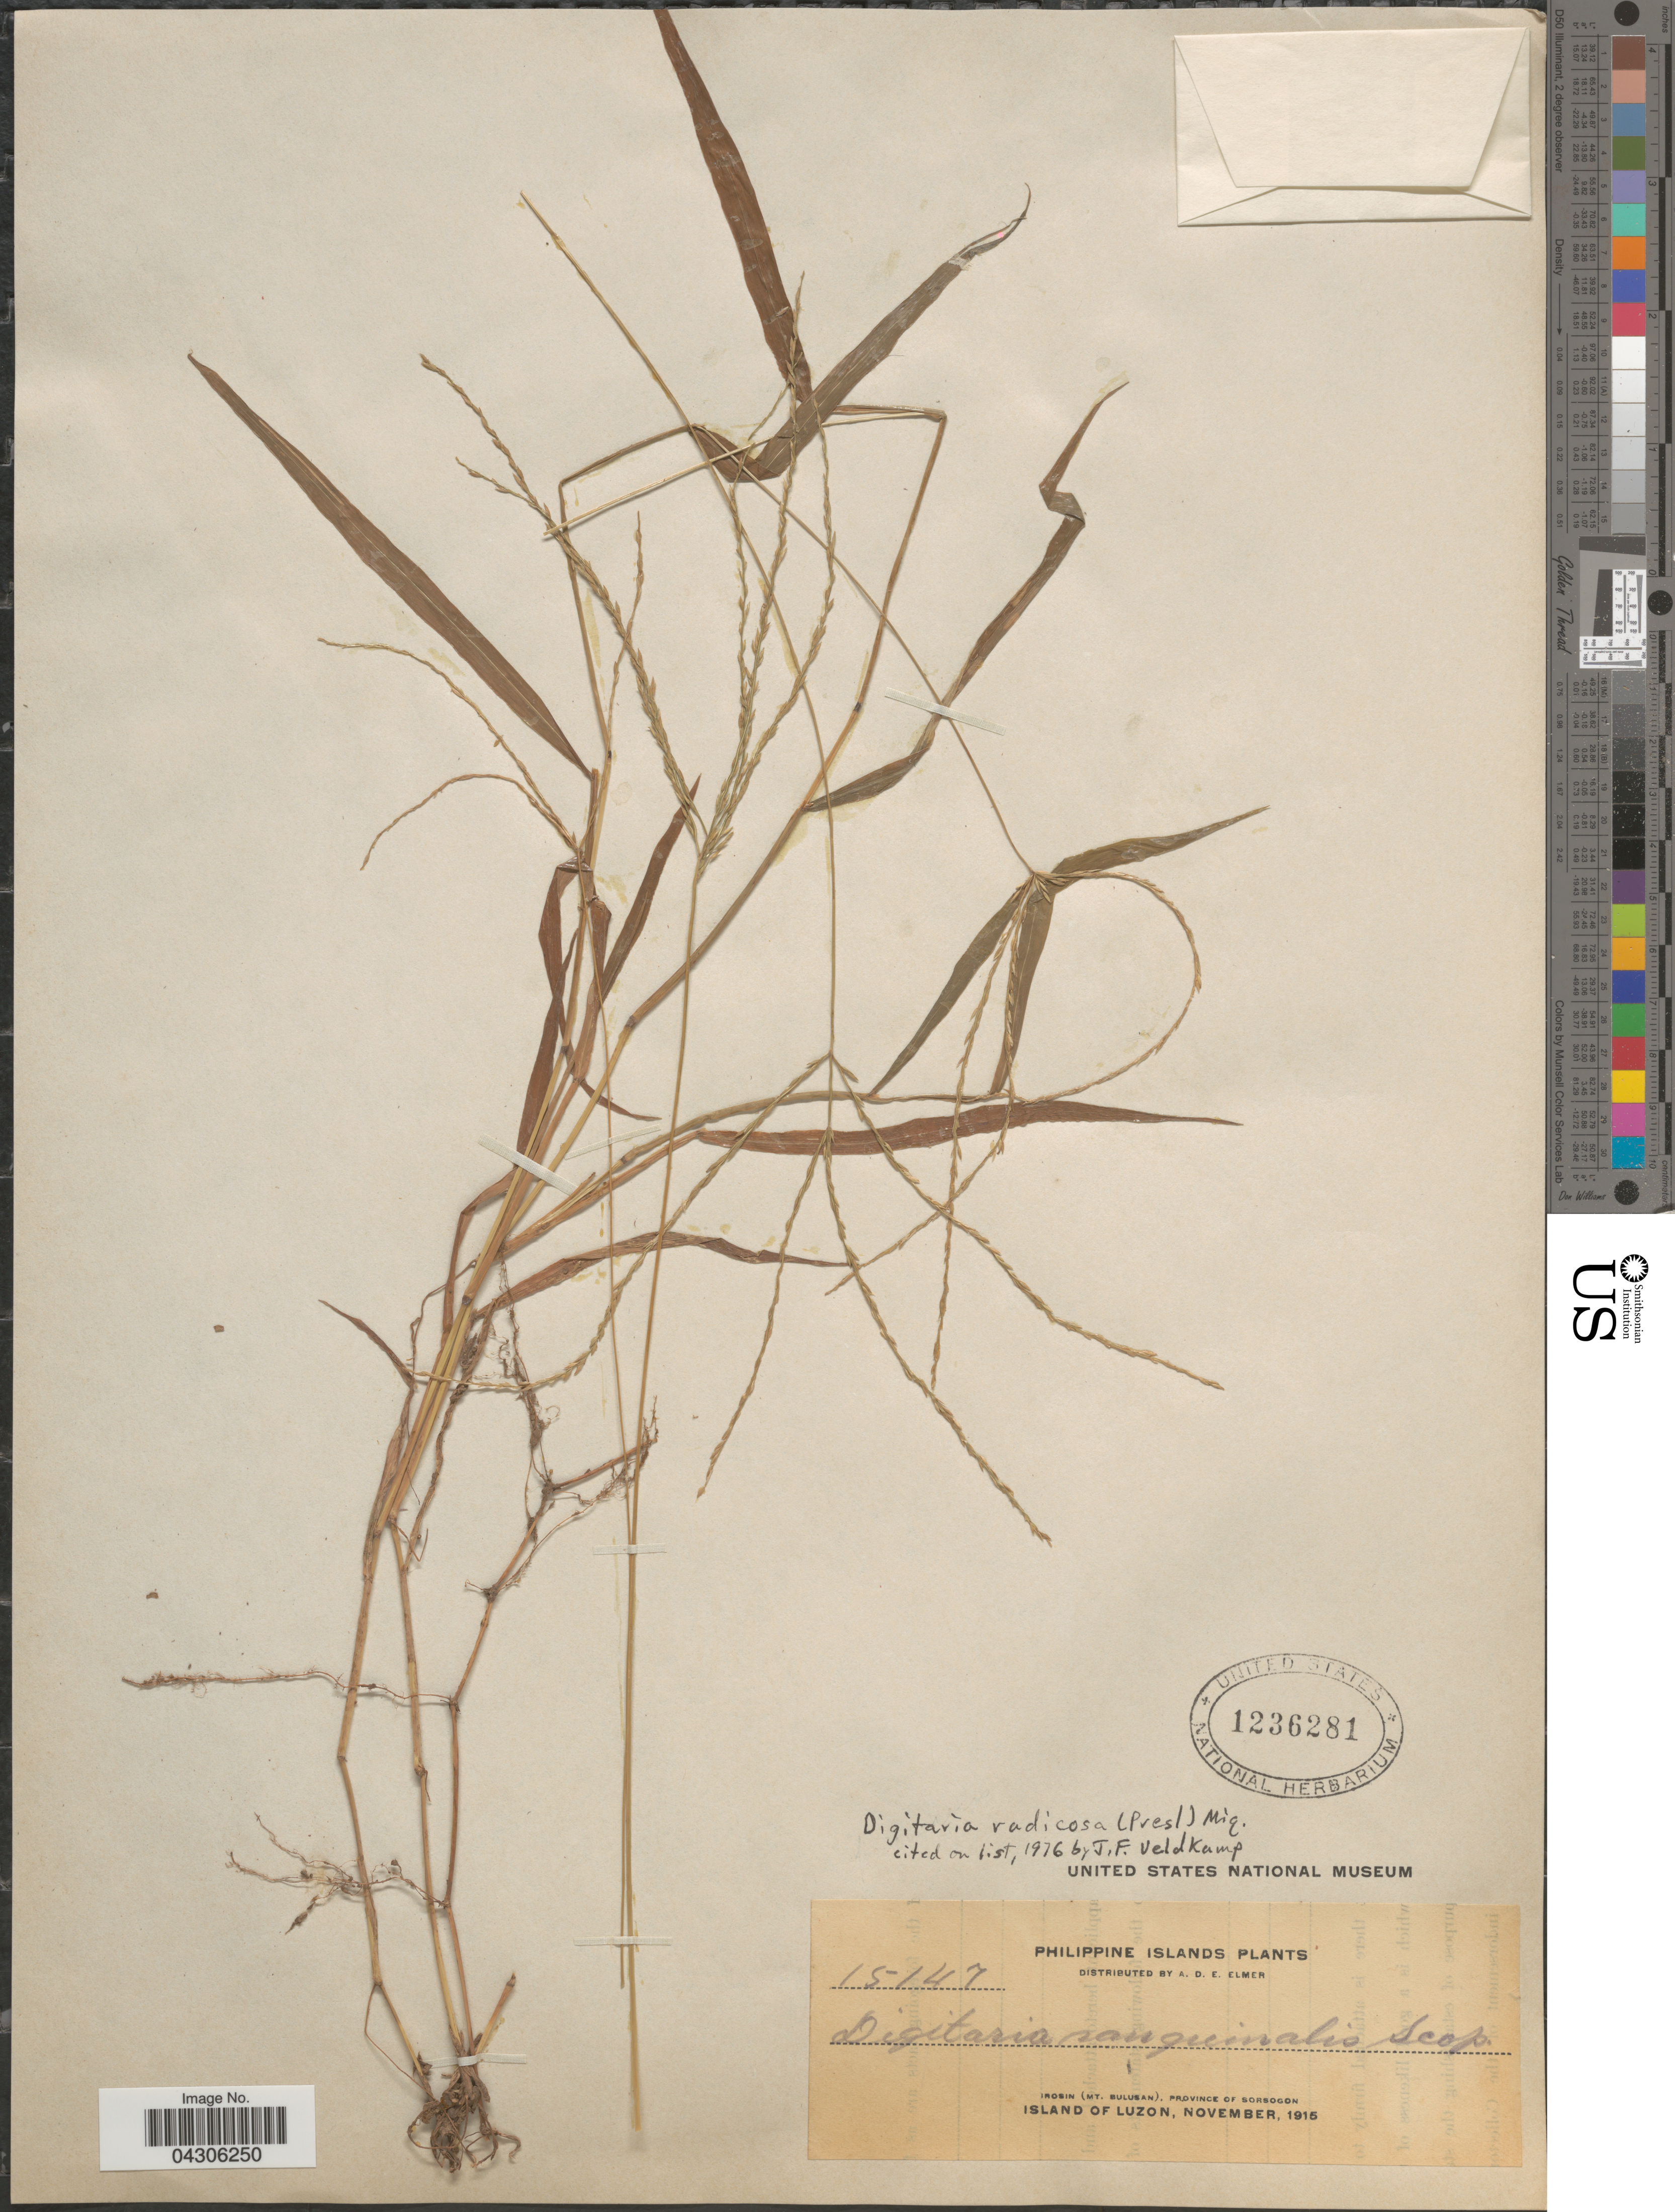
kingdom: Plantae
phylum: Tracheophyta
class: Liliopsida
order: Poales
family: Poaceae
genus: Digitaria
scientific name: Digitaria radicosa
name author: (J. Presl) Miq.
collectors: A. D. E. Elmer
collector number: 15147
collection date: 1915-11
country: Philippines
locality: Philippine Islands. Irosin (Mt. Bulusan), Province of Sorsogon. Island of Luzon.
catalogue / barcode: US 1236281